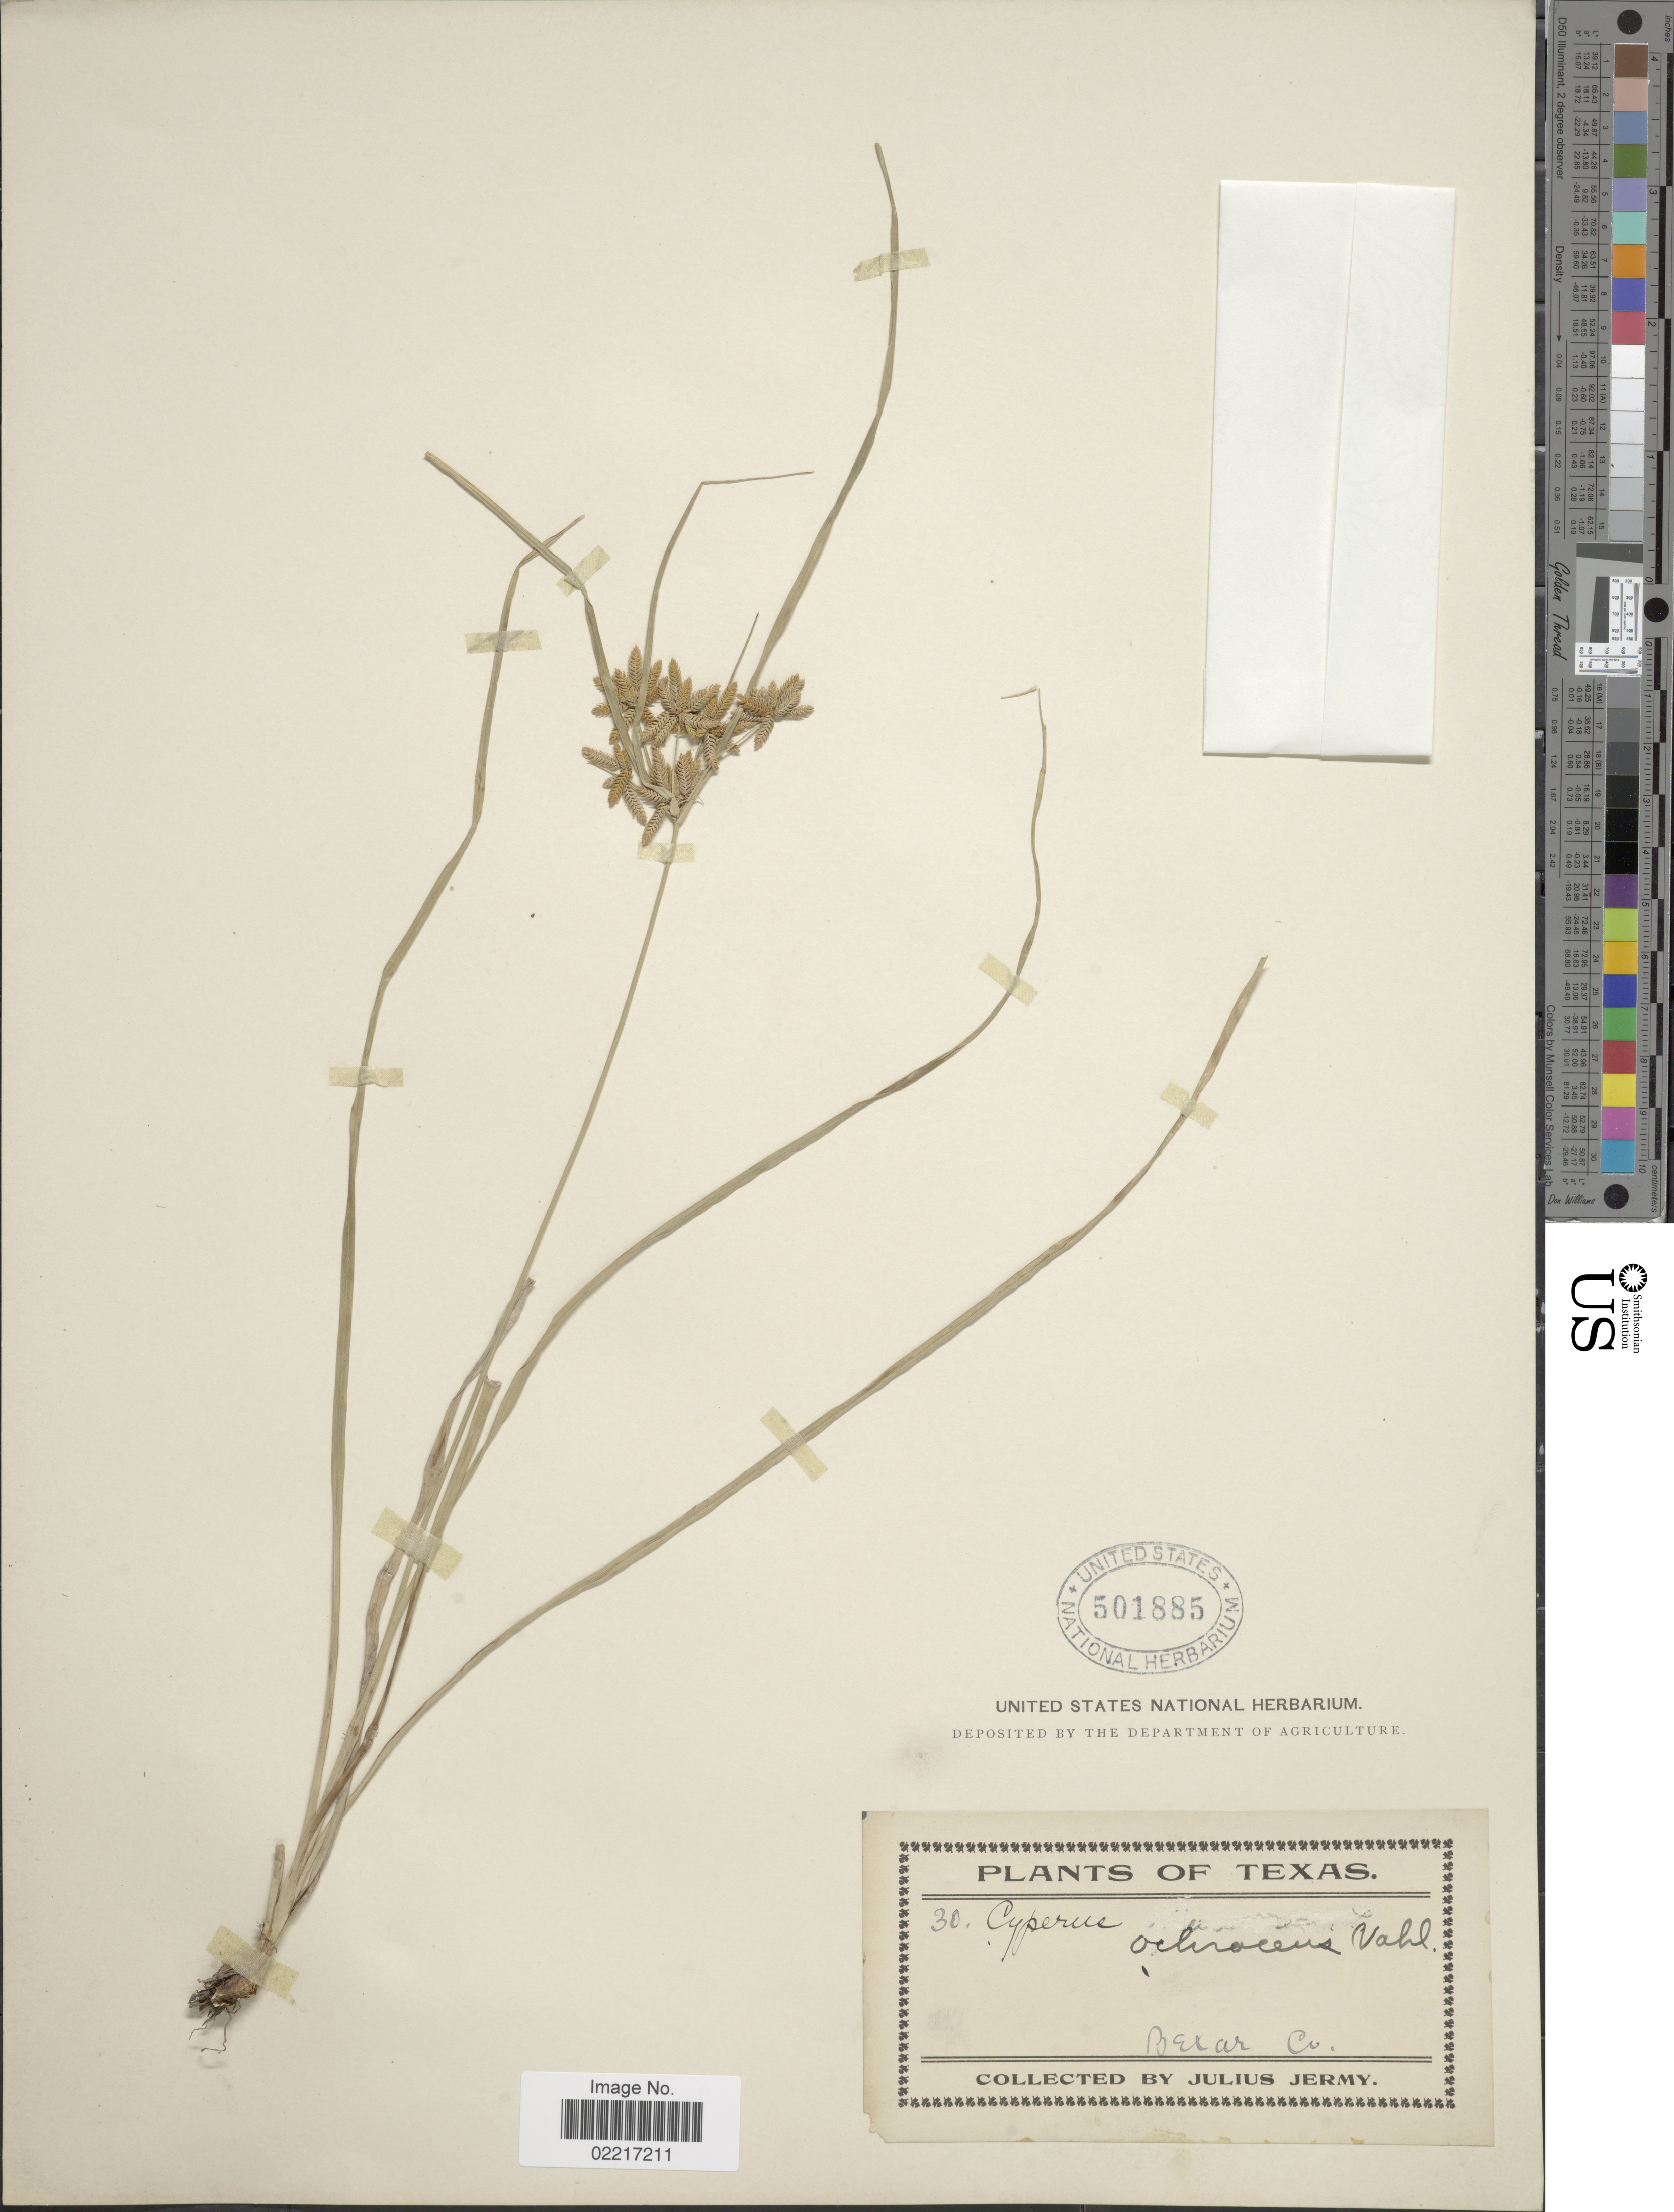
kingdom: Plantae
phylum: Tracheophyta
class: Liliopsida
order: Poales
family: Cyperaceae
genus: Cyperus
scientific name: Cyperus ochraceus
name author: Vahl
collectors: J. Jermy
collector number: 30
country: United States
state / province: Texas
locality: Bexar Co.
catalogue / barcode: US 501885